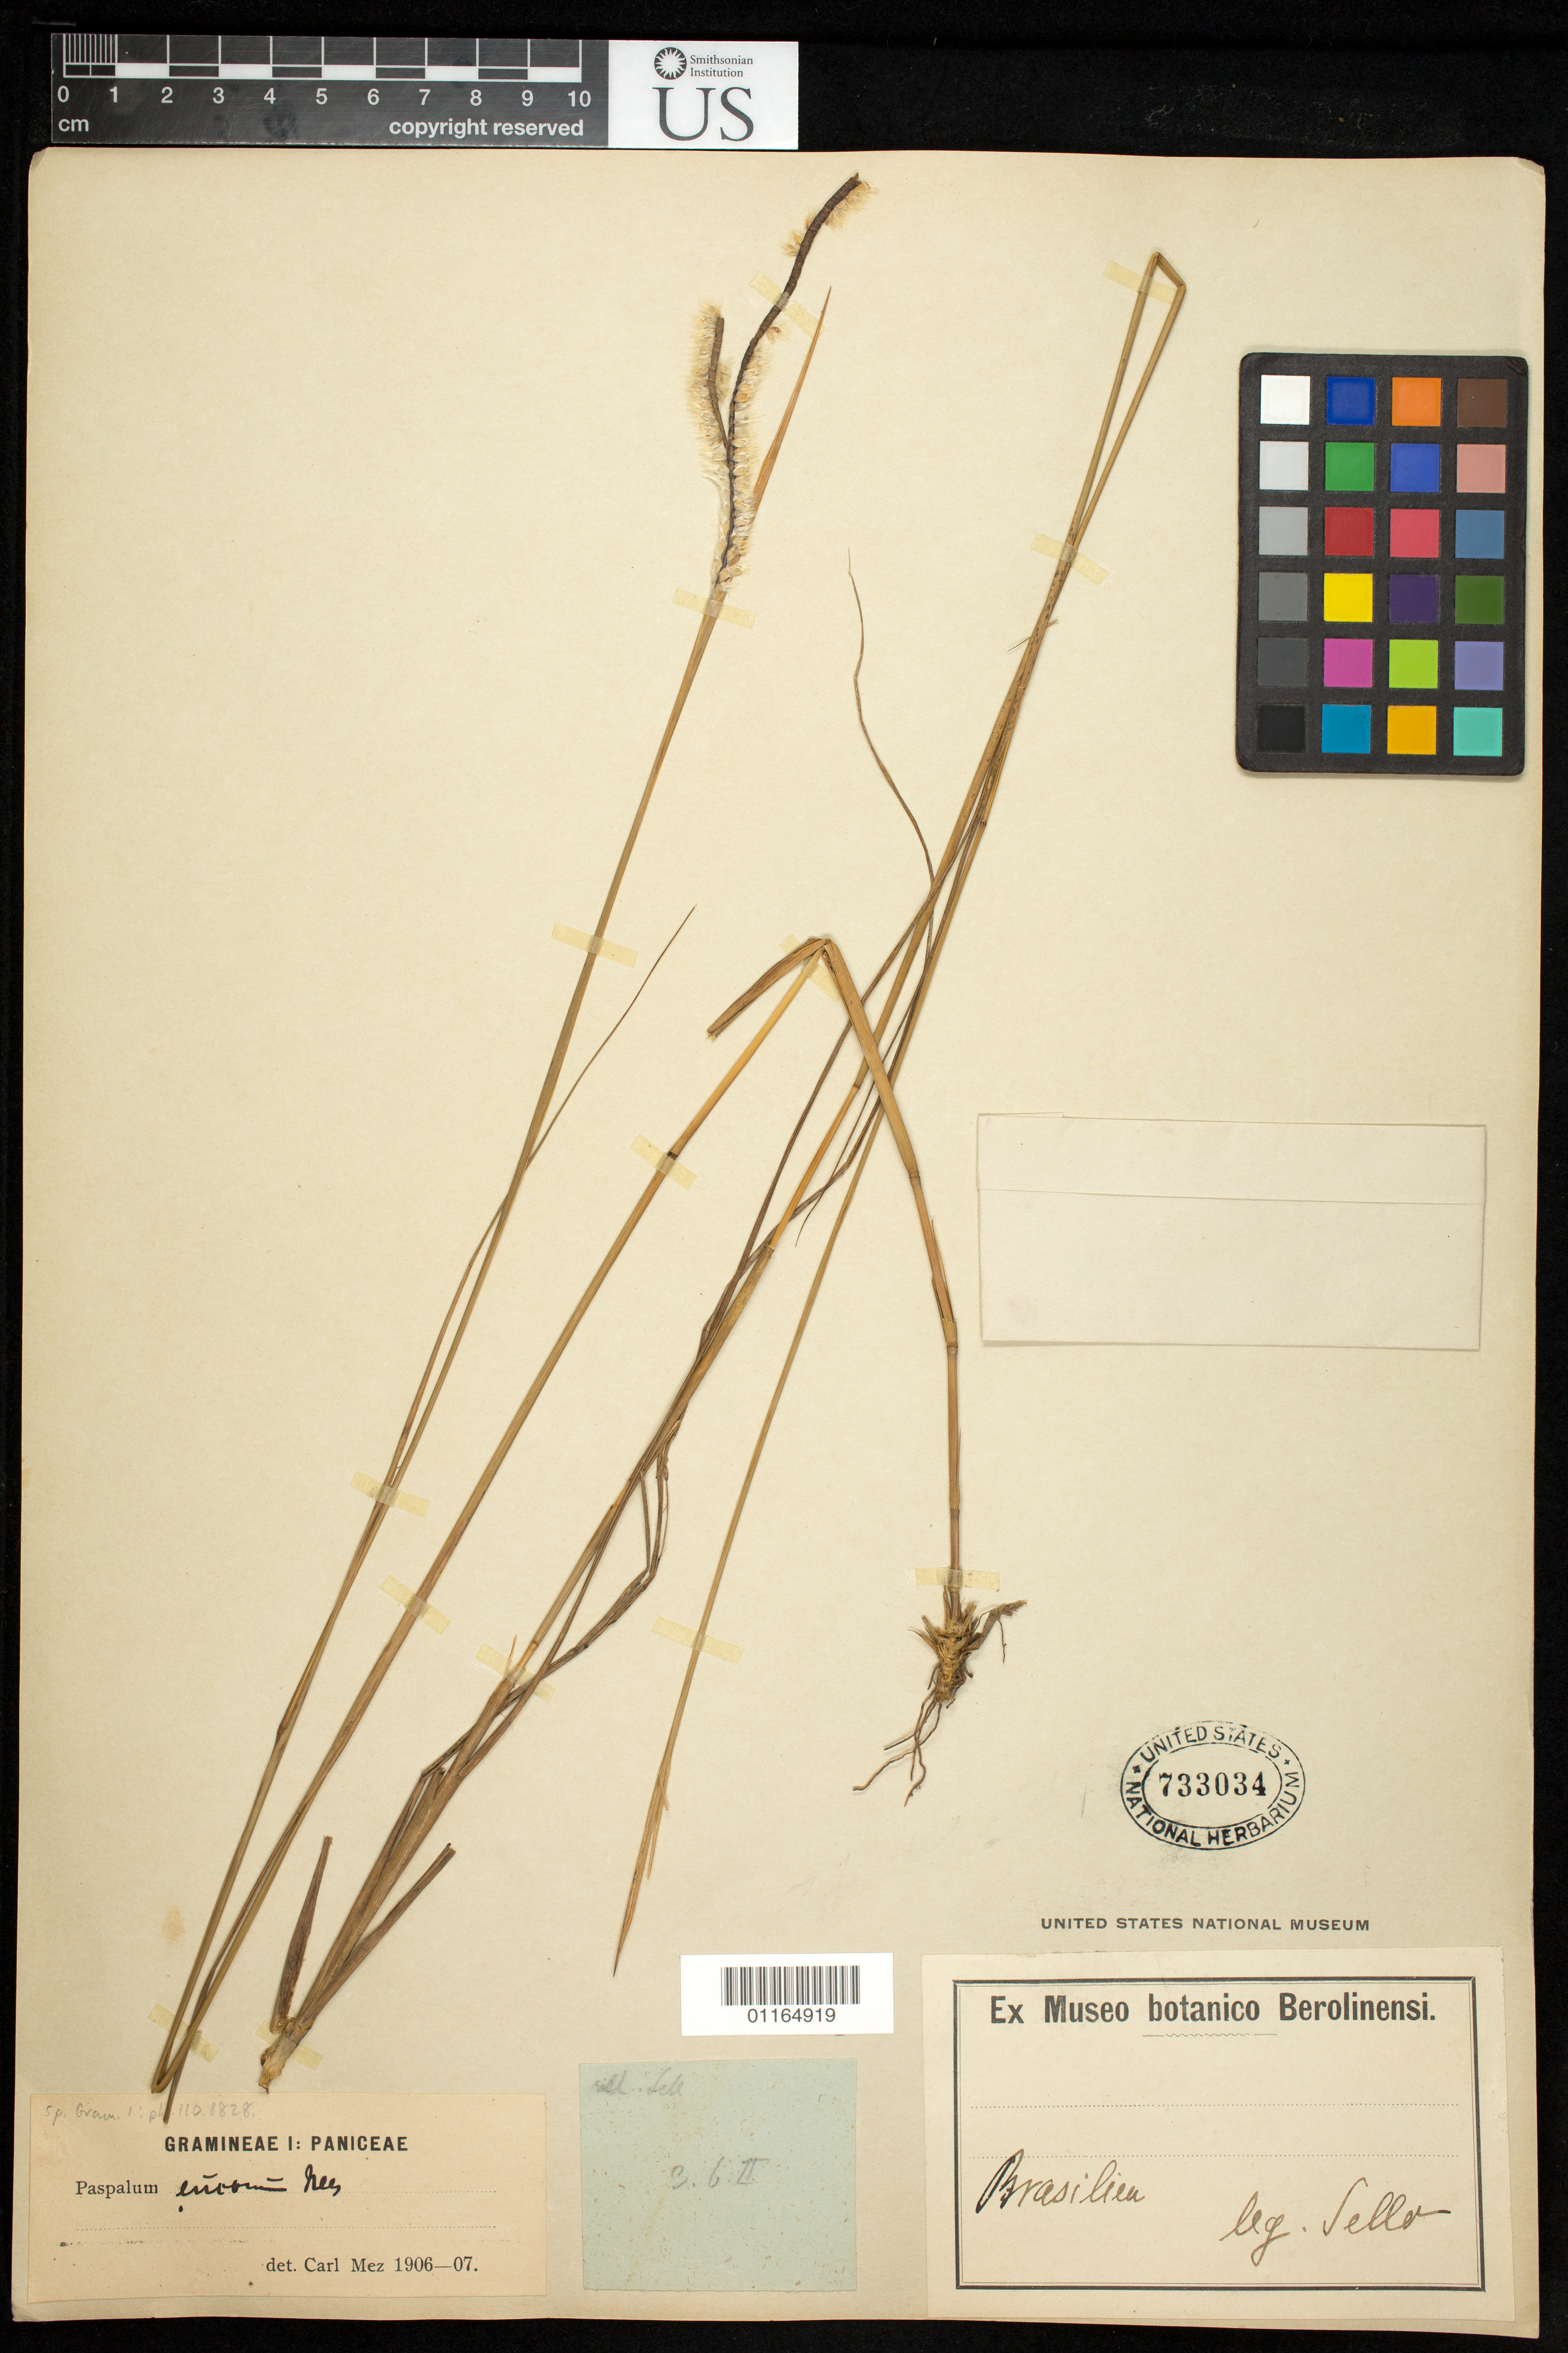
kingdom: Plantae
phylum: Tracheophyta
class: Liliopsida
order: Poales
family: Poaceae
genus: Paspalum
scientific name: Paspalum eucomum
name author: Nees ex Trin.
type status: Possible Type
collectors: F. Sellow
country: Brazil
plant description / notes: ex herb Berlin,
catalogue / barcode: US 733034